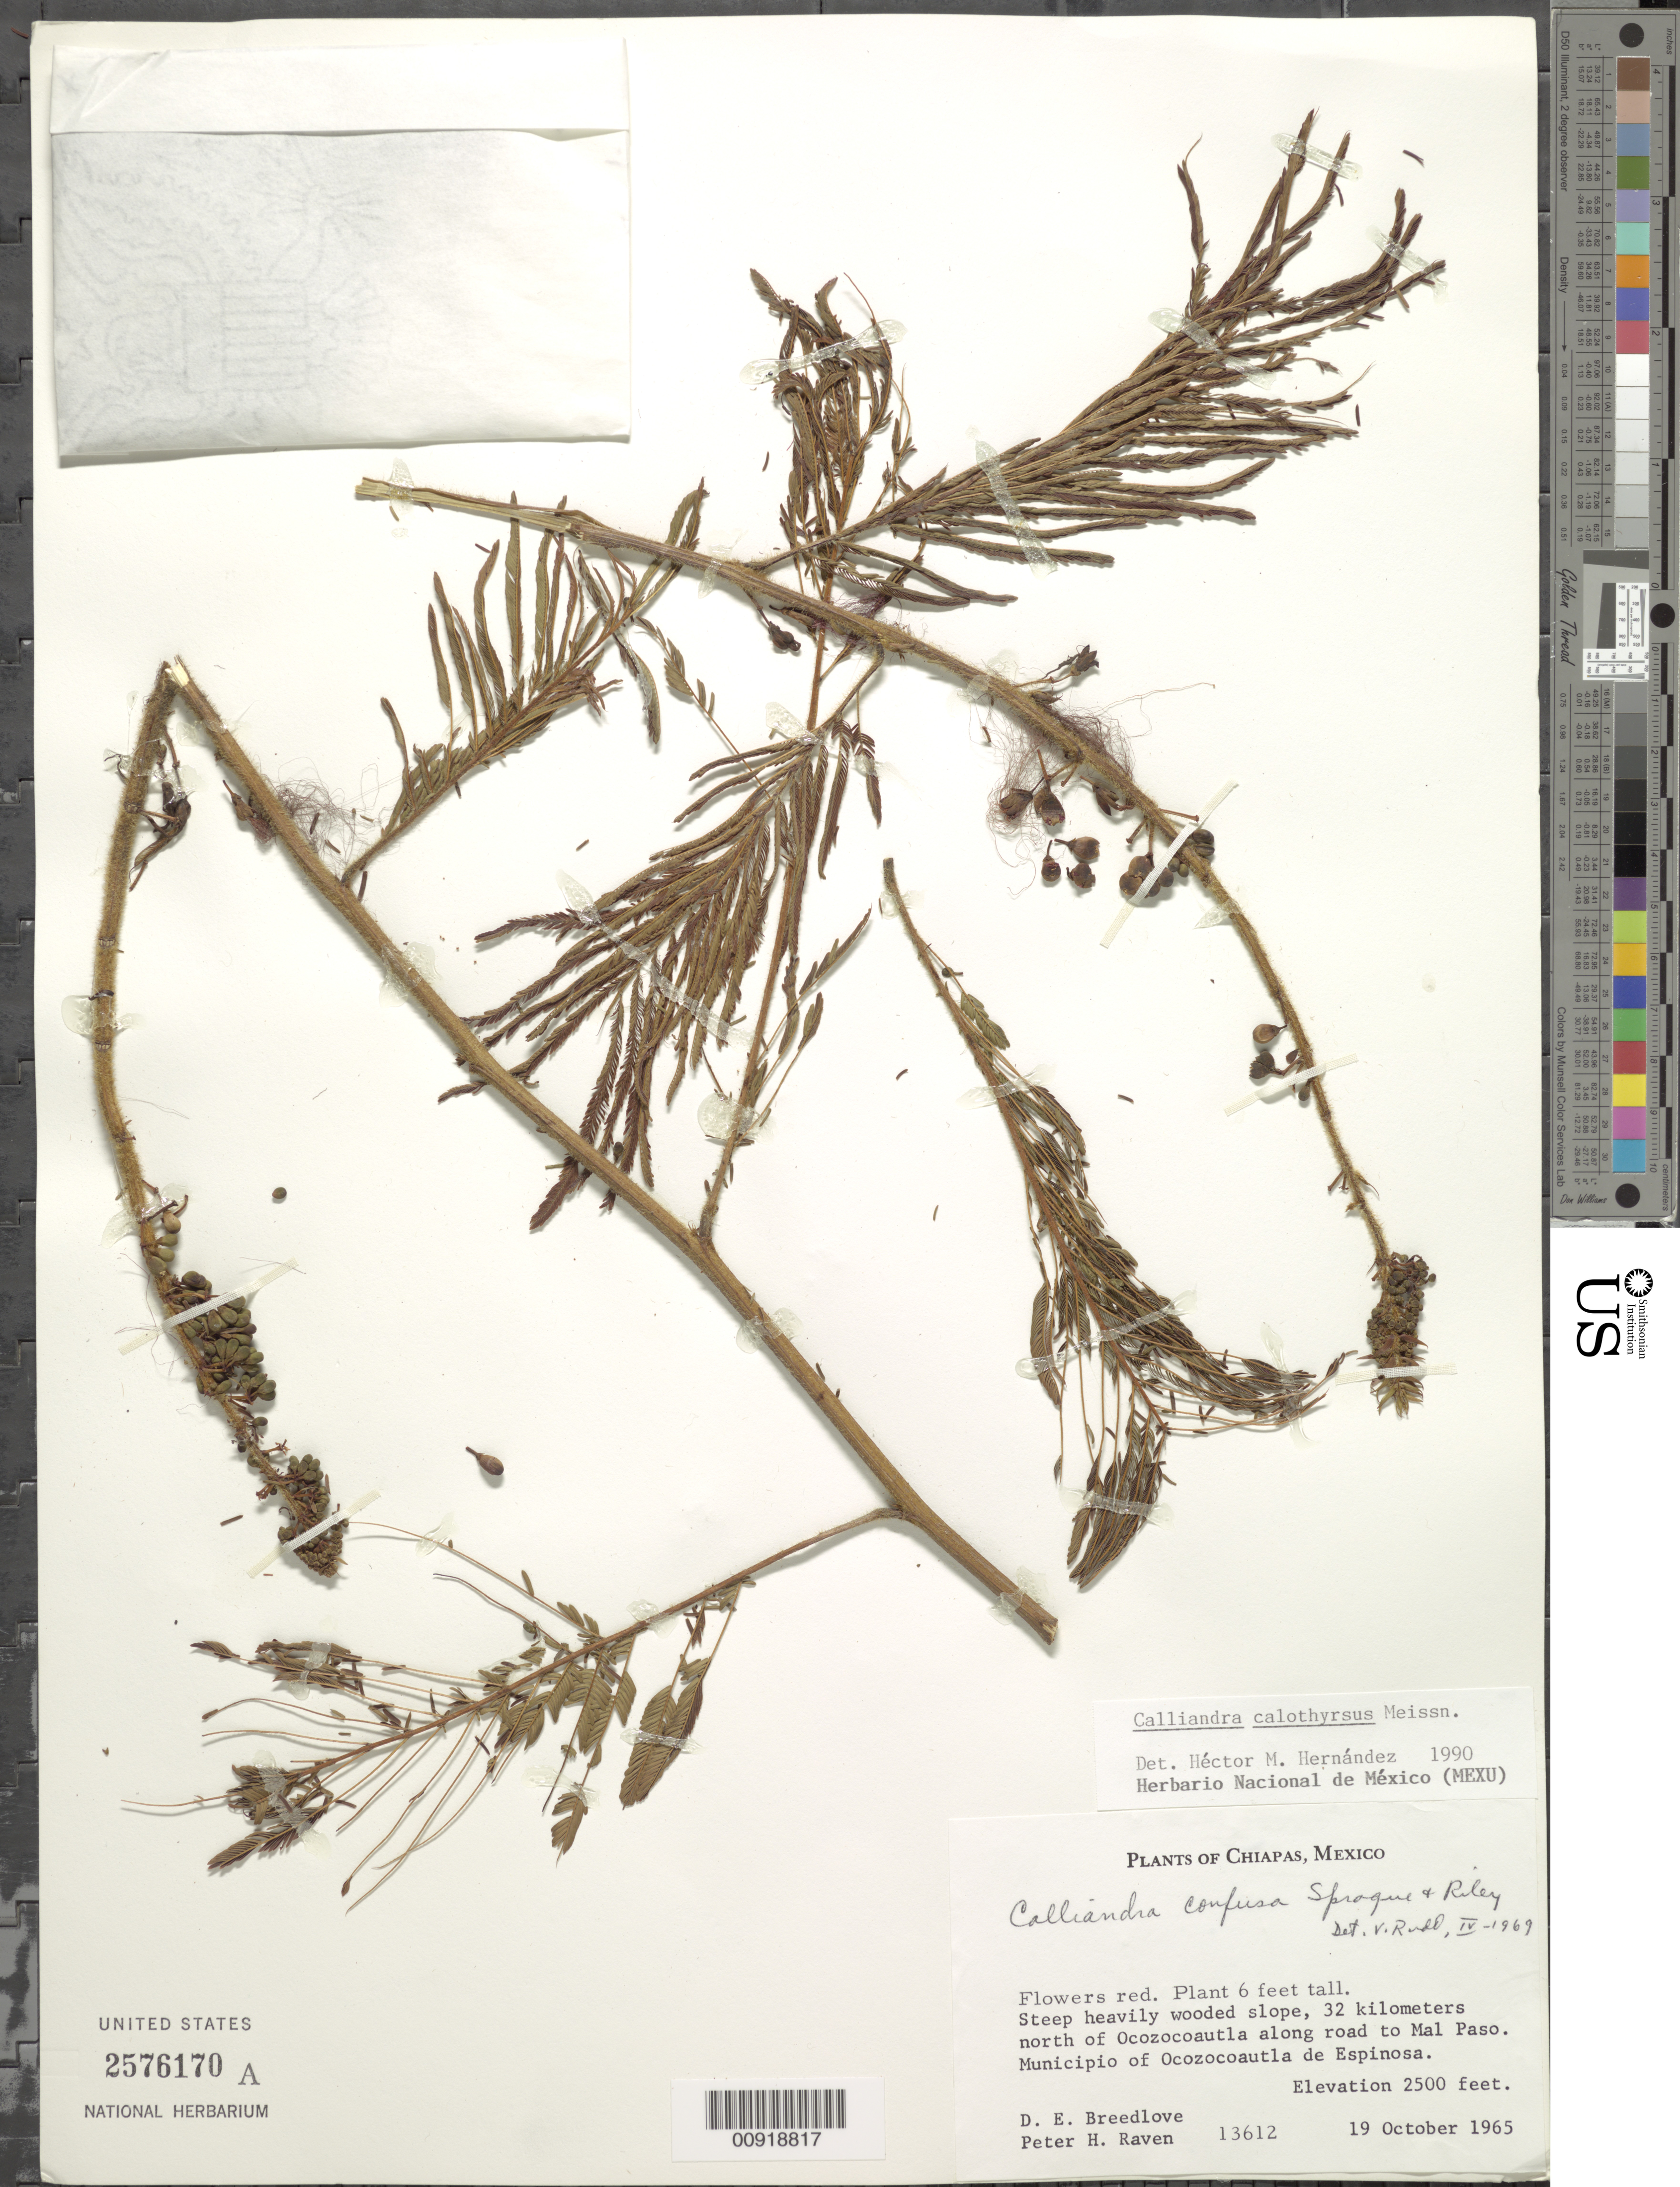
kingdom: Plantae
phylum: Tracheophyta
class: Magnoliopsida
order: Fabales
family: Fabaceae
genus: Calliandra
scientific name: Calliandra calothyrsus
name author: Meisn.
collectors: D. E. Breedlove & P. H. Raven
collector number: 13612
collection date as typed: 19 Oct 1965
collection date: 1965-10-19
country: Mexico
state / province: Chiapas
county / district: Ocozocoautla de Espinosa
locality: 32 kilometers north of Ocozocoautla along road to Mal Paso. Municipio of Ocozocoautla de Espinosa, Chiapas.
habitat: Steep heavily wooded slope.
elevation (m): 762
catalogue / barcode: US 2576170A